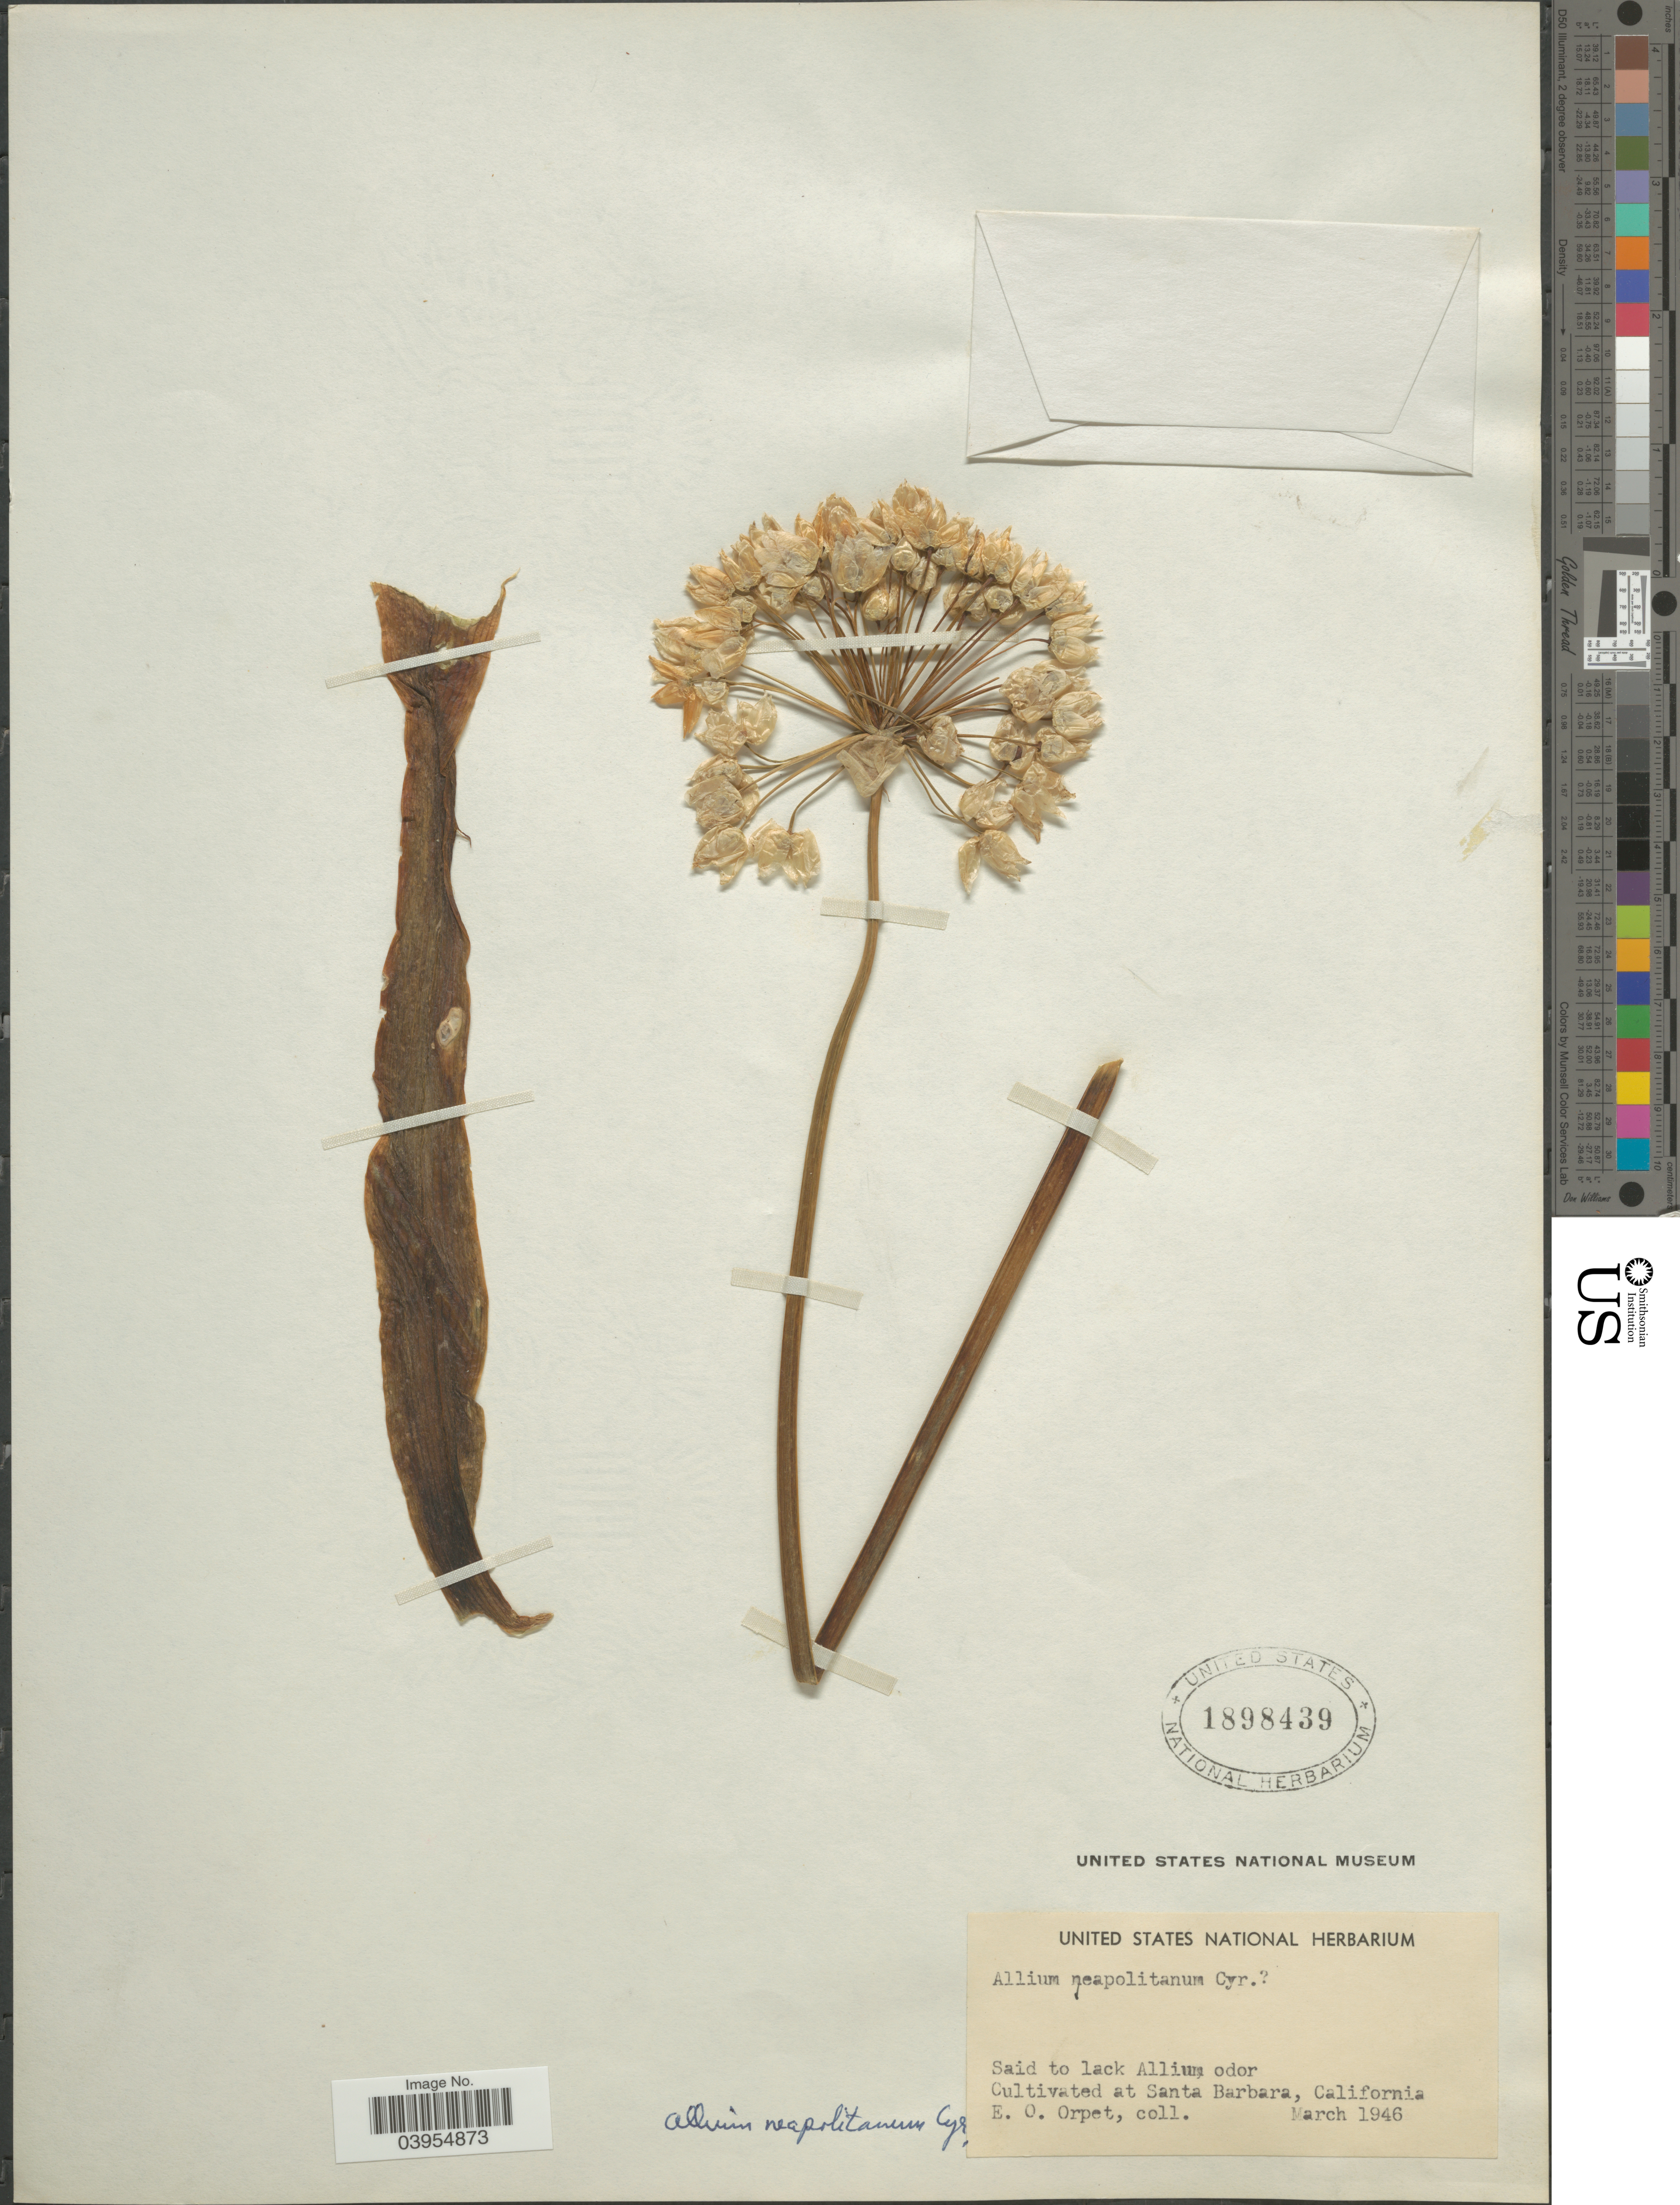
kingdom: Plantae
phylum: Tracheophyta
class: Liliopsida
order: Asparagales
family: Amaryllidaceae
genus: Allium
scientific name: Allium neapolitanum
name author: Cirillo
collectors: E. Orpet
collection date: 1946-03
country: United States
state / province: California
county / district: Santa Barbara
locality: Santa Barbara.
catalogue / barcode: US 1898439